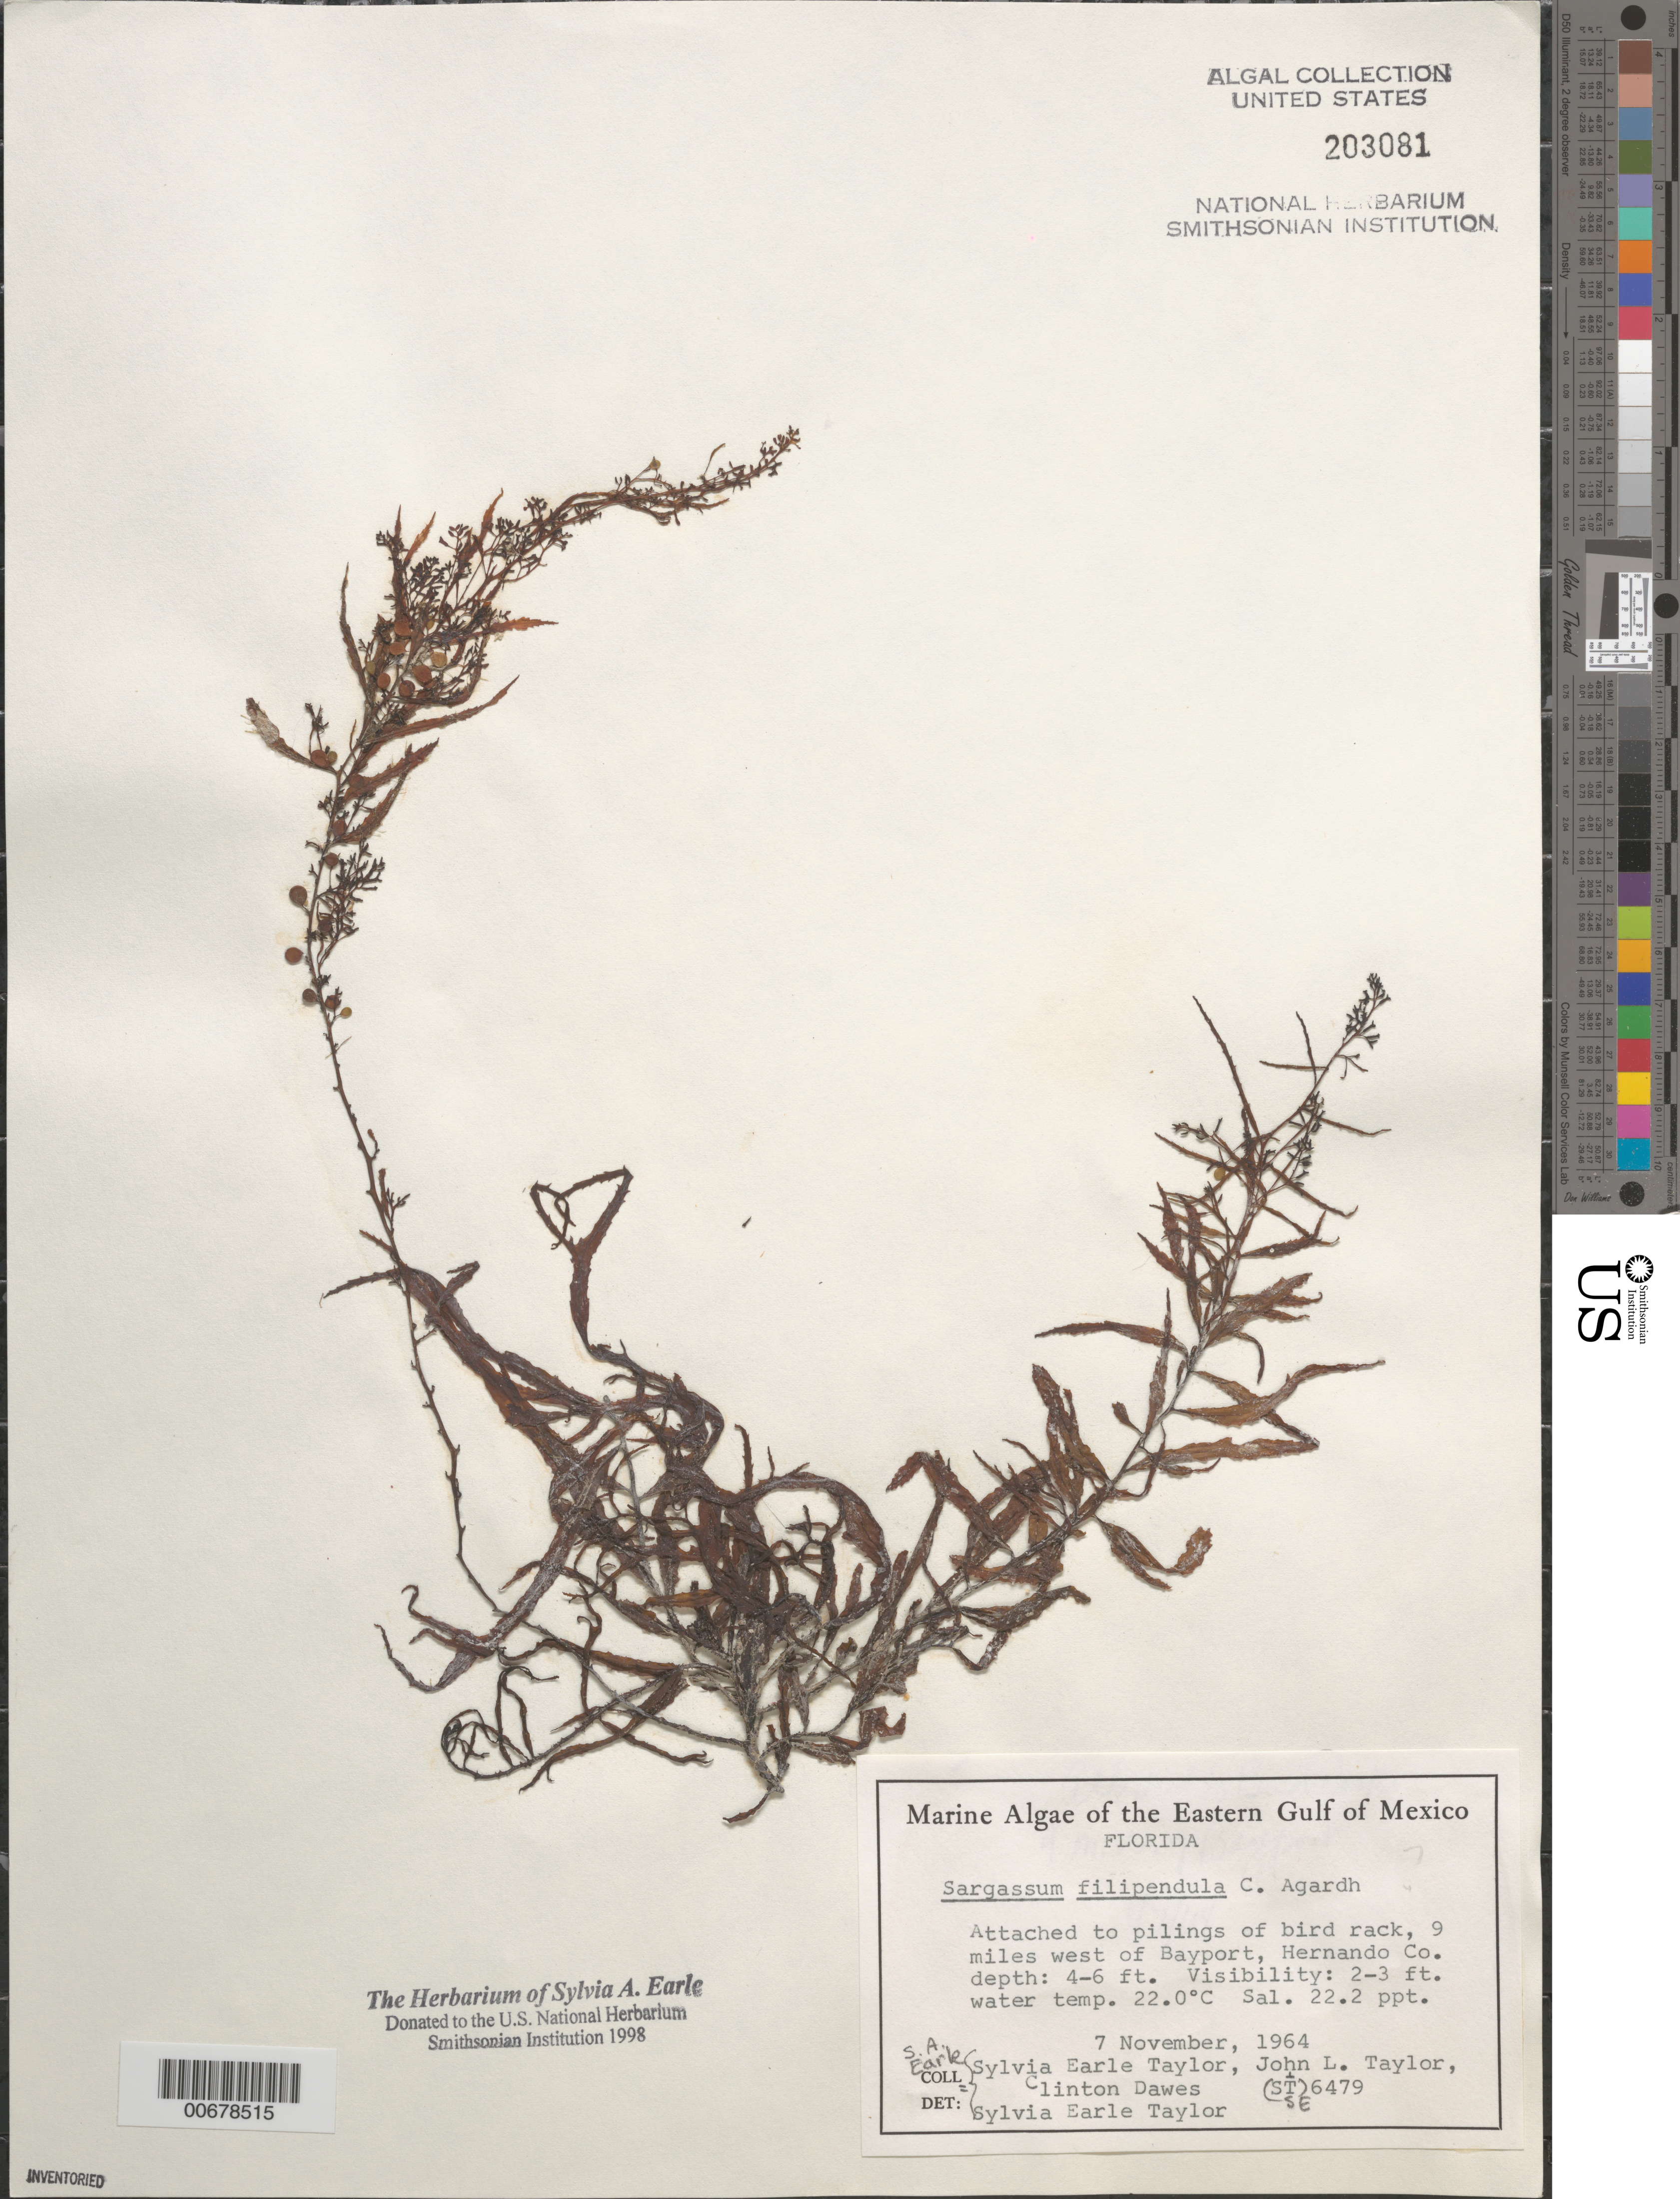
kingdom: Chromista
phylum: Ochrophyta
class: Phaeophyceae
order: Fucales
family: Sargassaceae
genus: Sargassum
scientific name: Sargassum filipendula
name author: C. Agardh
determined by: Earle, S. A.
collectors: S. A. Earle, J. L. Taylor & C. Dawes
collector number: SE 6479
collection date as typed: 07 Nov 1964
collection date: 1964-11-07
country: United States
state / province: Florida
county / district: Hernando County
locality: Near bird rack 9 miles off (west of) Bayport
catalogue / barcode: US 203081